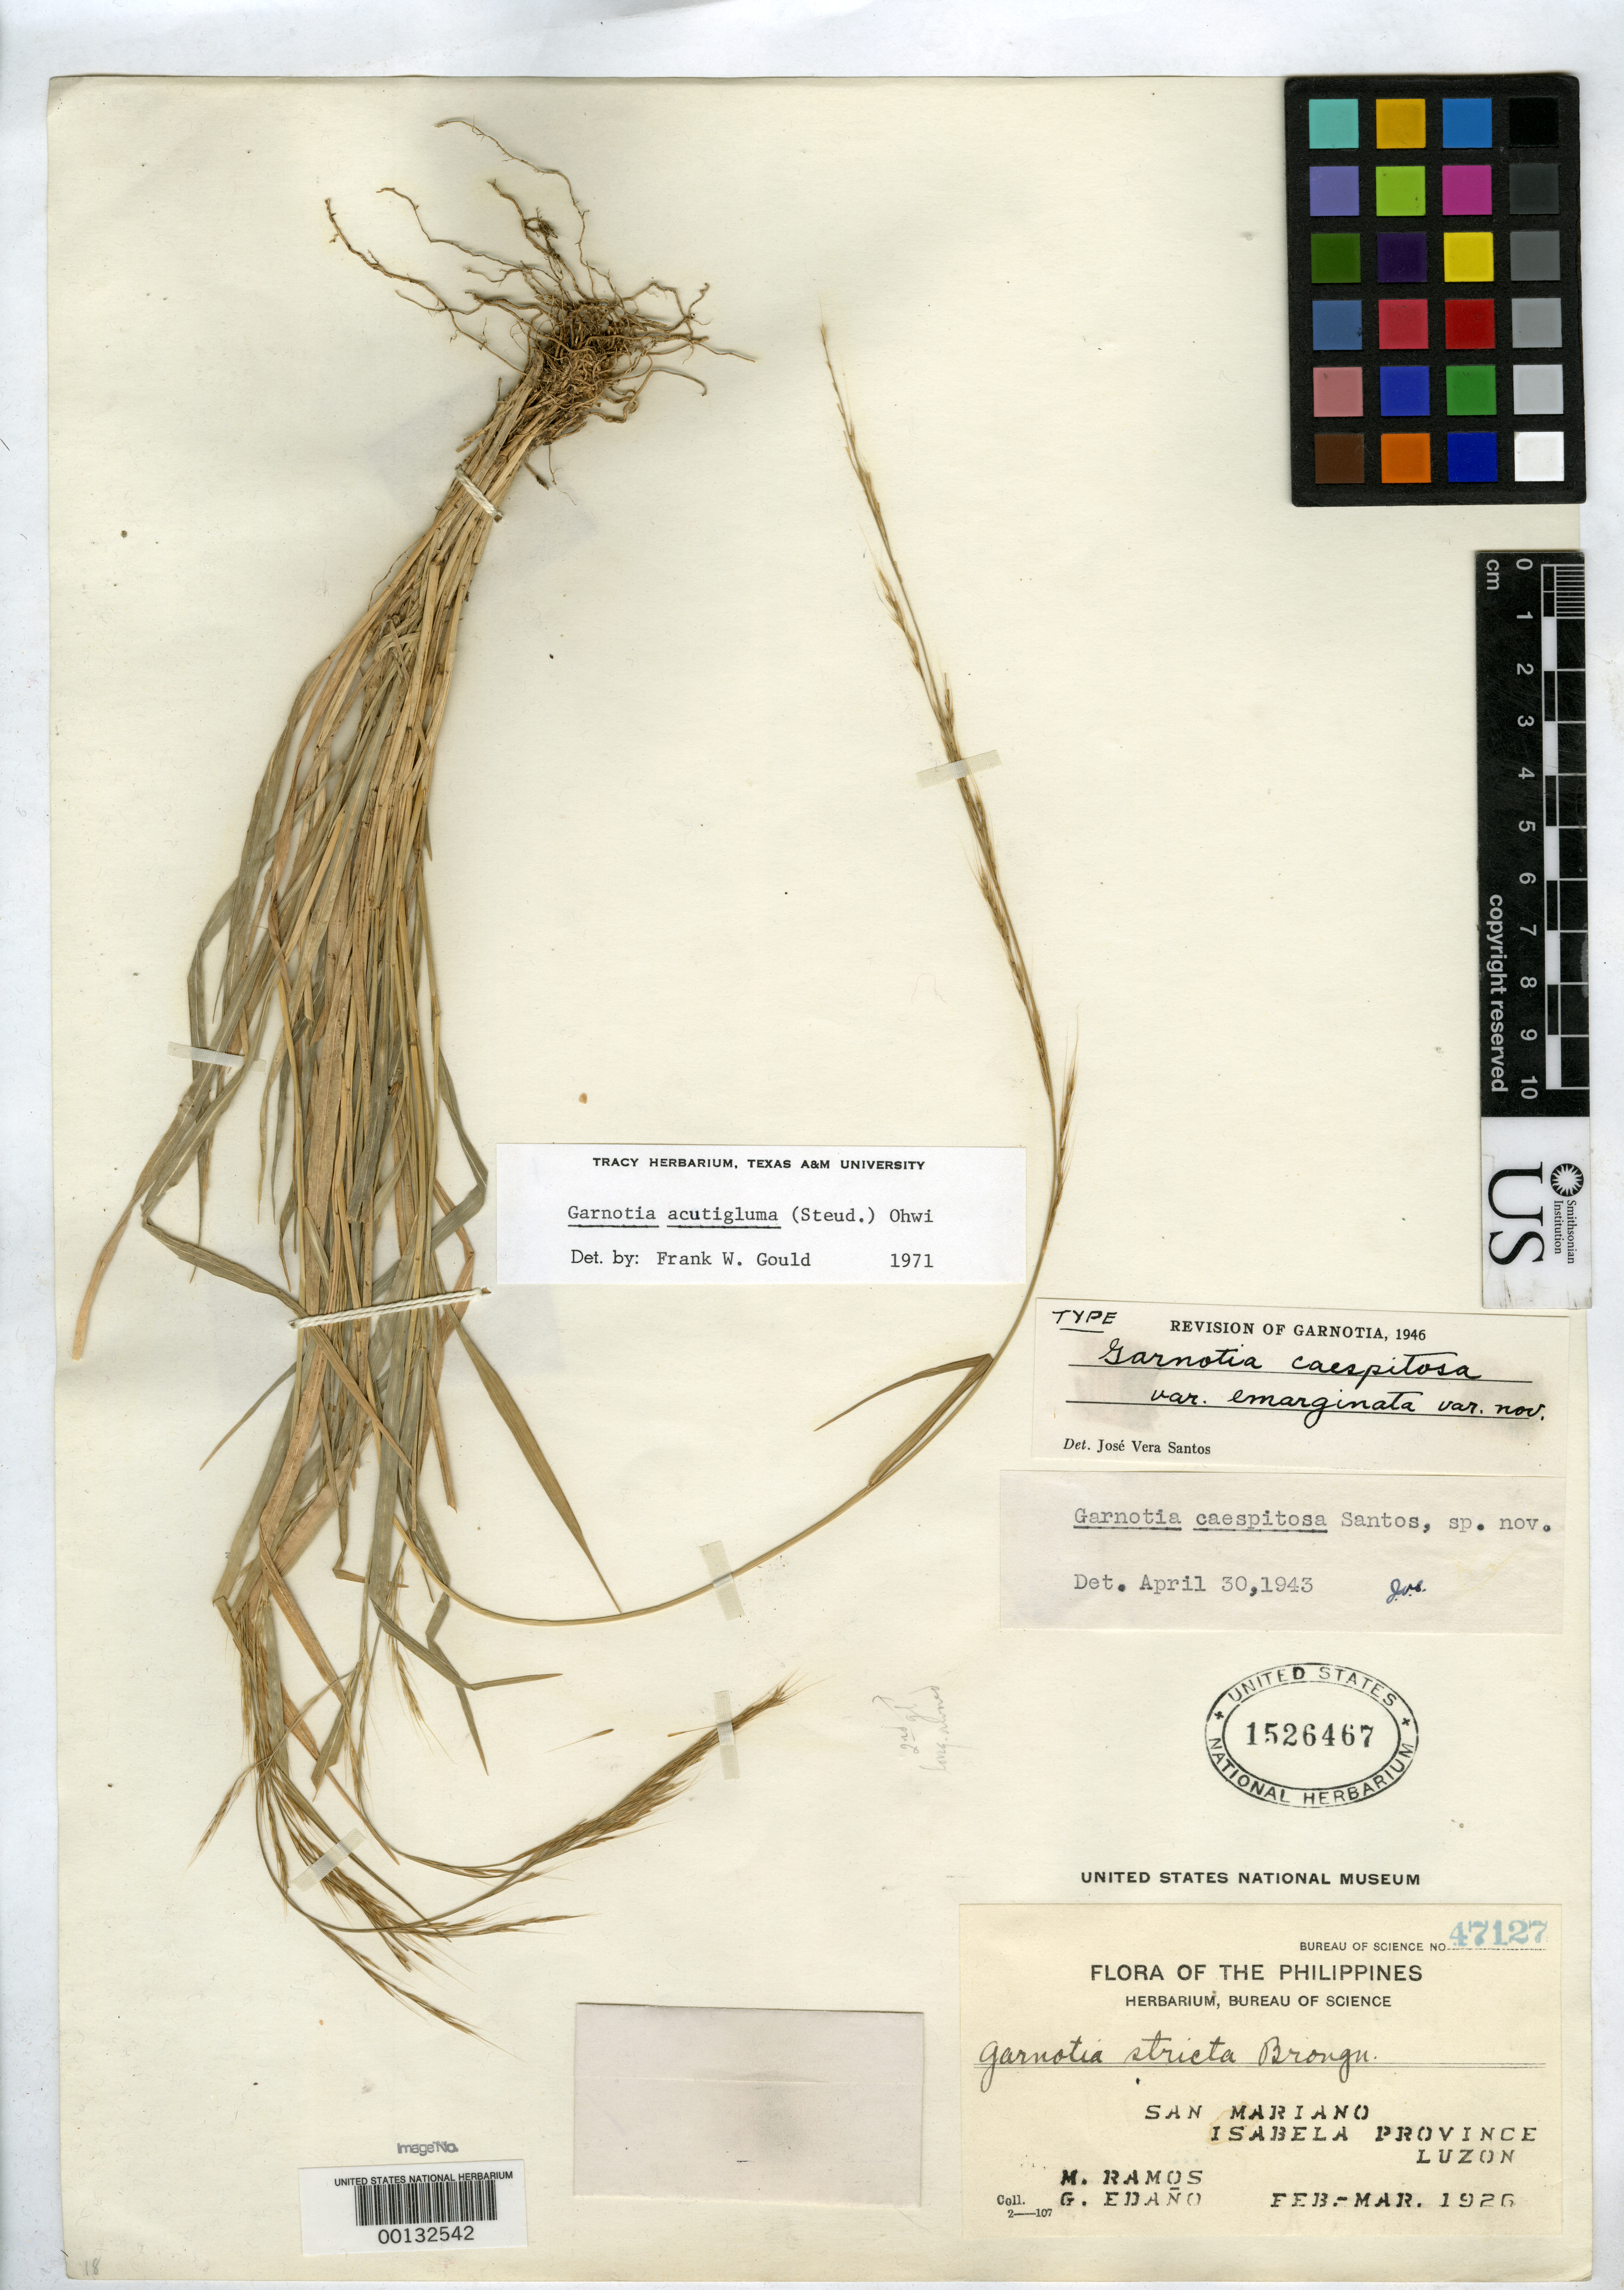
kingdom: Plantae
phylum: Tracheophyta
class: Liliopsida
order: Poales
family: Poaceae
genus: Garnotia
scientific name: Garnotia caespitosa var. emarginata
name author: Santos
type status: Holotype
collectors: M. Ramos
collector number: Philipp. Bur. Sci. 47127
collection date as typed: Feb 1926 to -- Mar 1926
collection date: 1926-02/1926-03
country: Philippines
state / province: Cagayan Valley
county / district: Isabela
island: Luzon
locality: San Mariano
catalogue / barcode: US 1526467